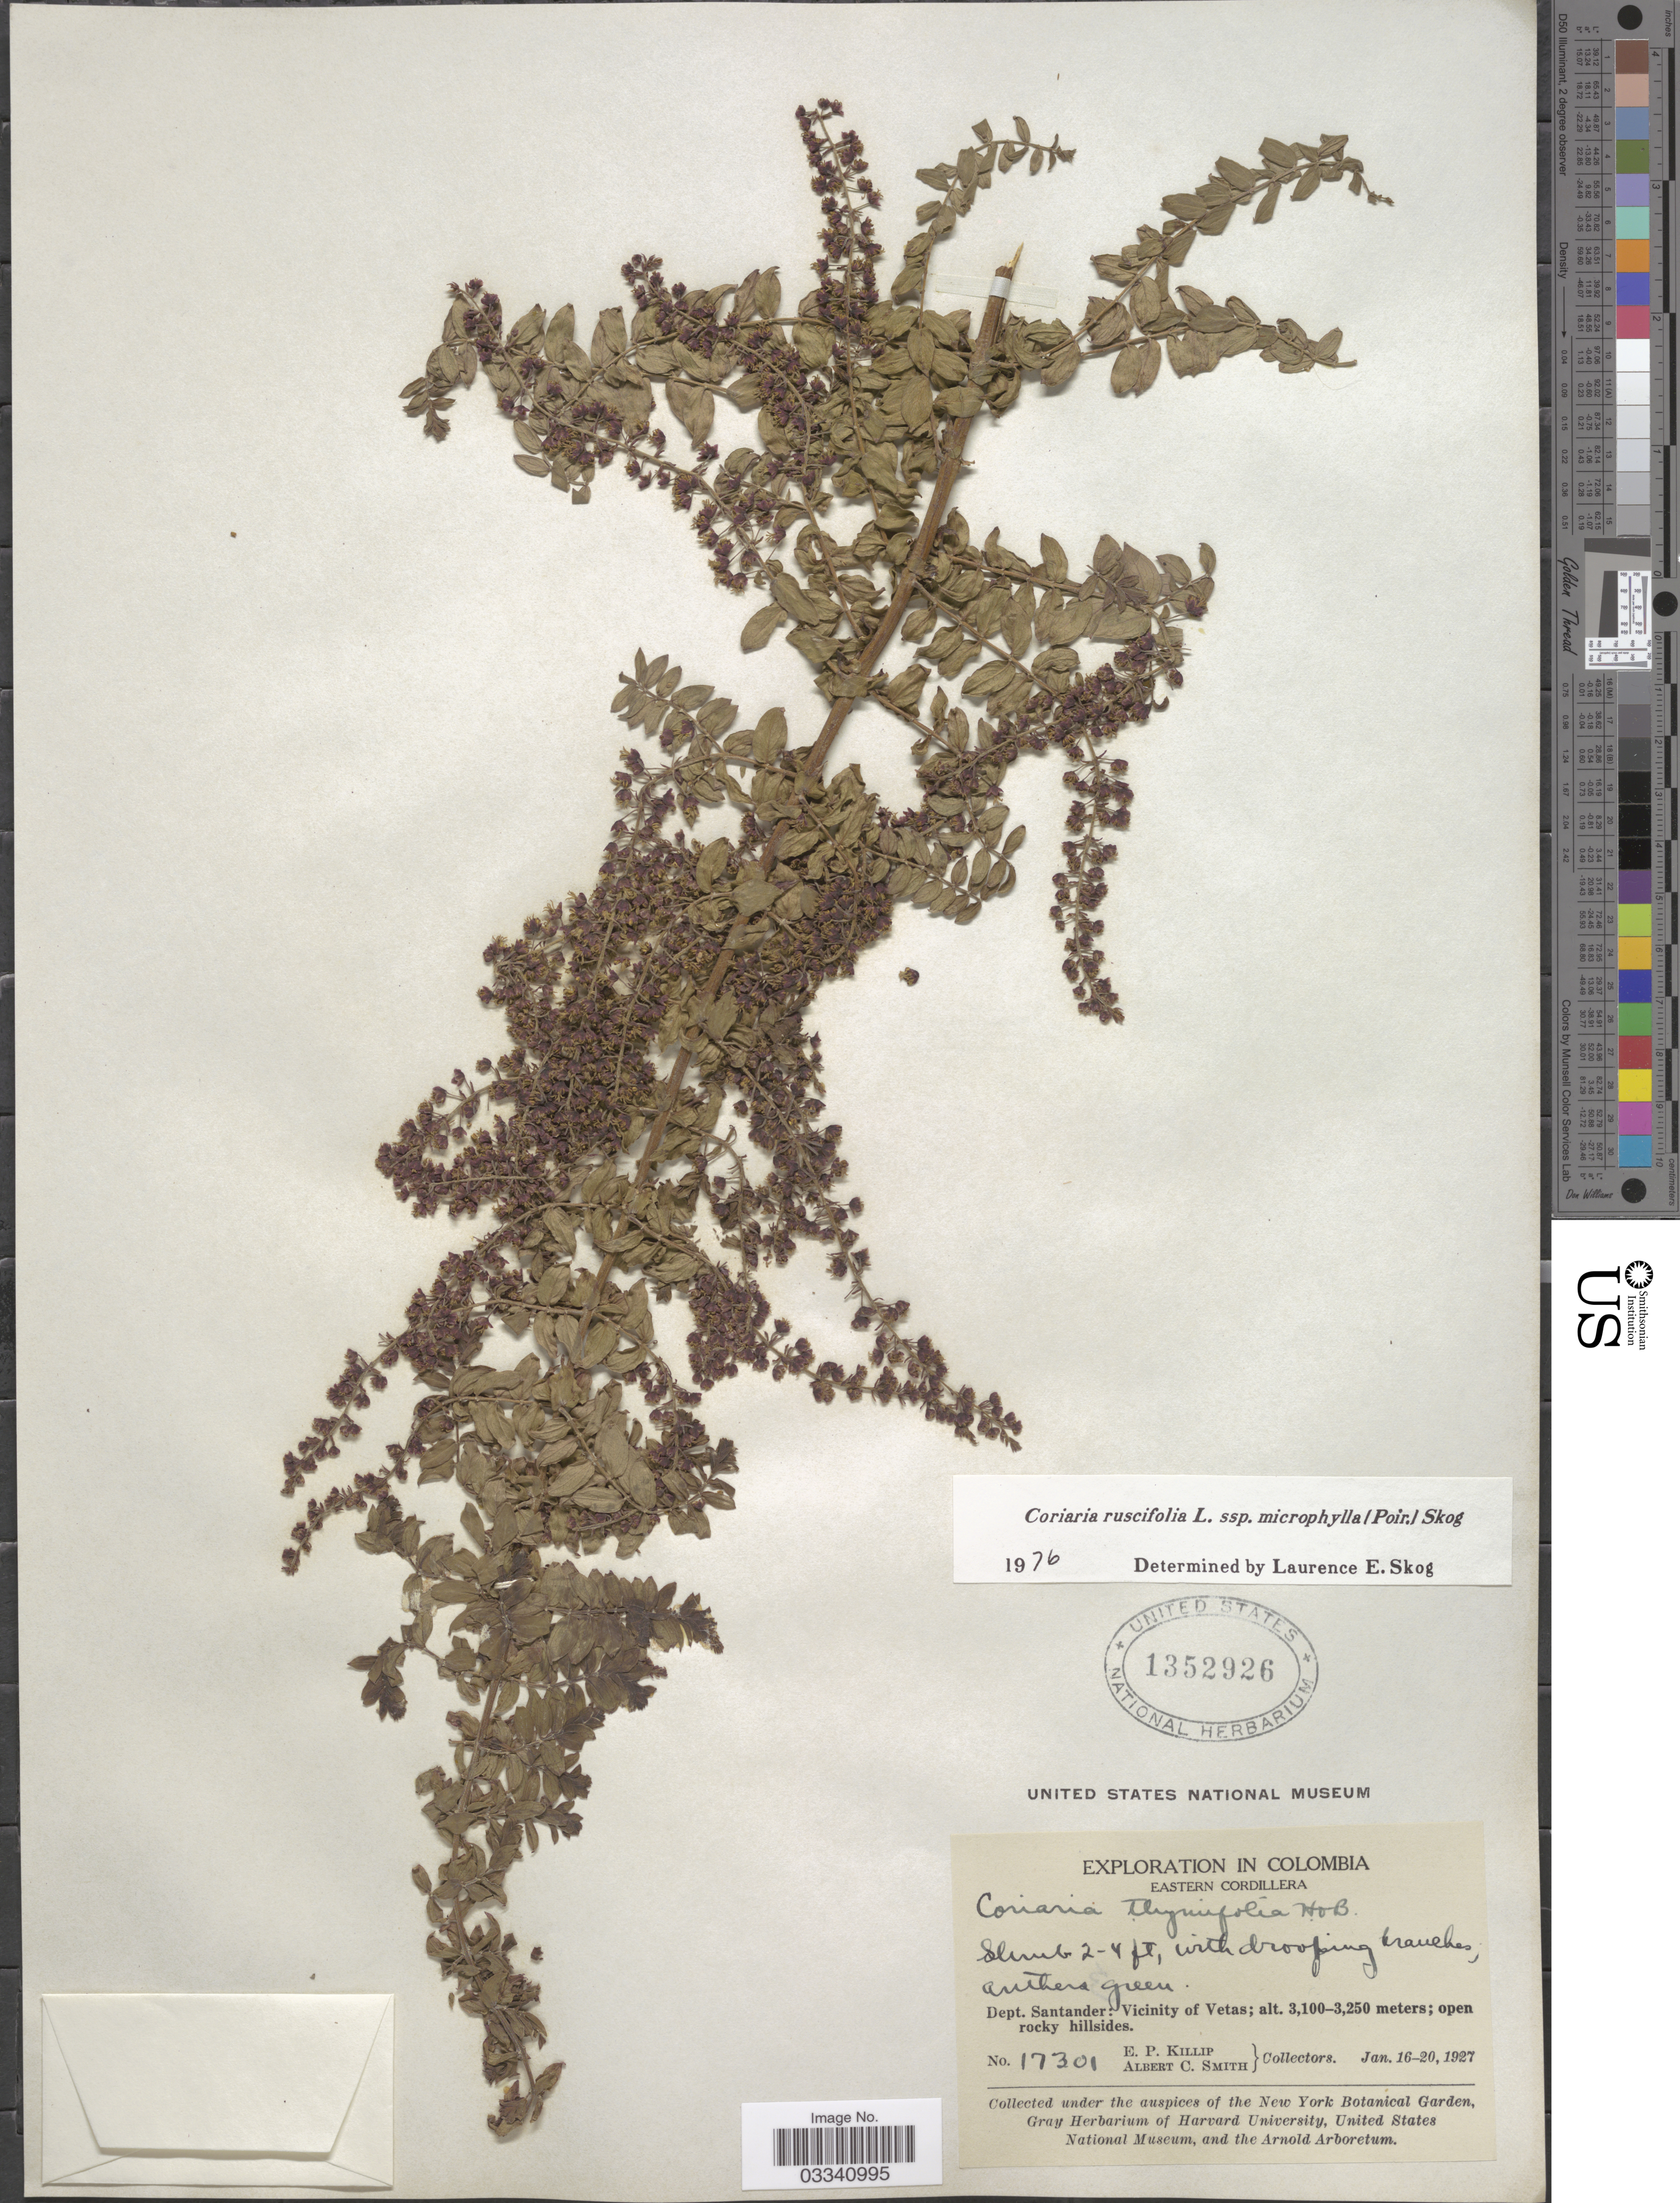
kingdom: Plantae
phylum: Tracheophyta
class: Magnoliopsida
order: Cucurbitales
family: Coriariaceae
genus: Coriaria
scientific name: Coriaria ruscifolia subsp. microphylla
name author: (Poir.) L.E. Skog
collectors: E. P. Killip & A. C. Smith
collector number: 17301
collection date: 1927-01-16/1927-01-20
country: Colombia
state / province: Santander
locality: Dept. Santander: Vicinity of Vetas.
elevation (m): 3100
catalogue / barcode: US 1352926